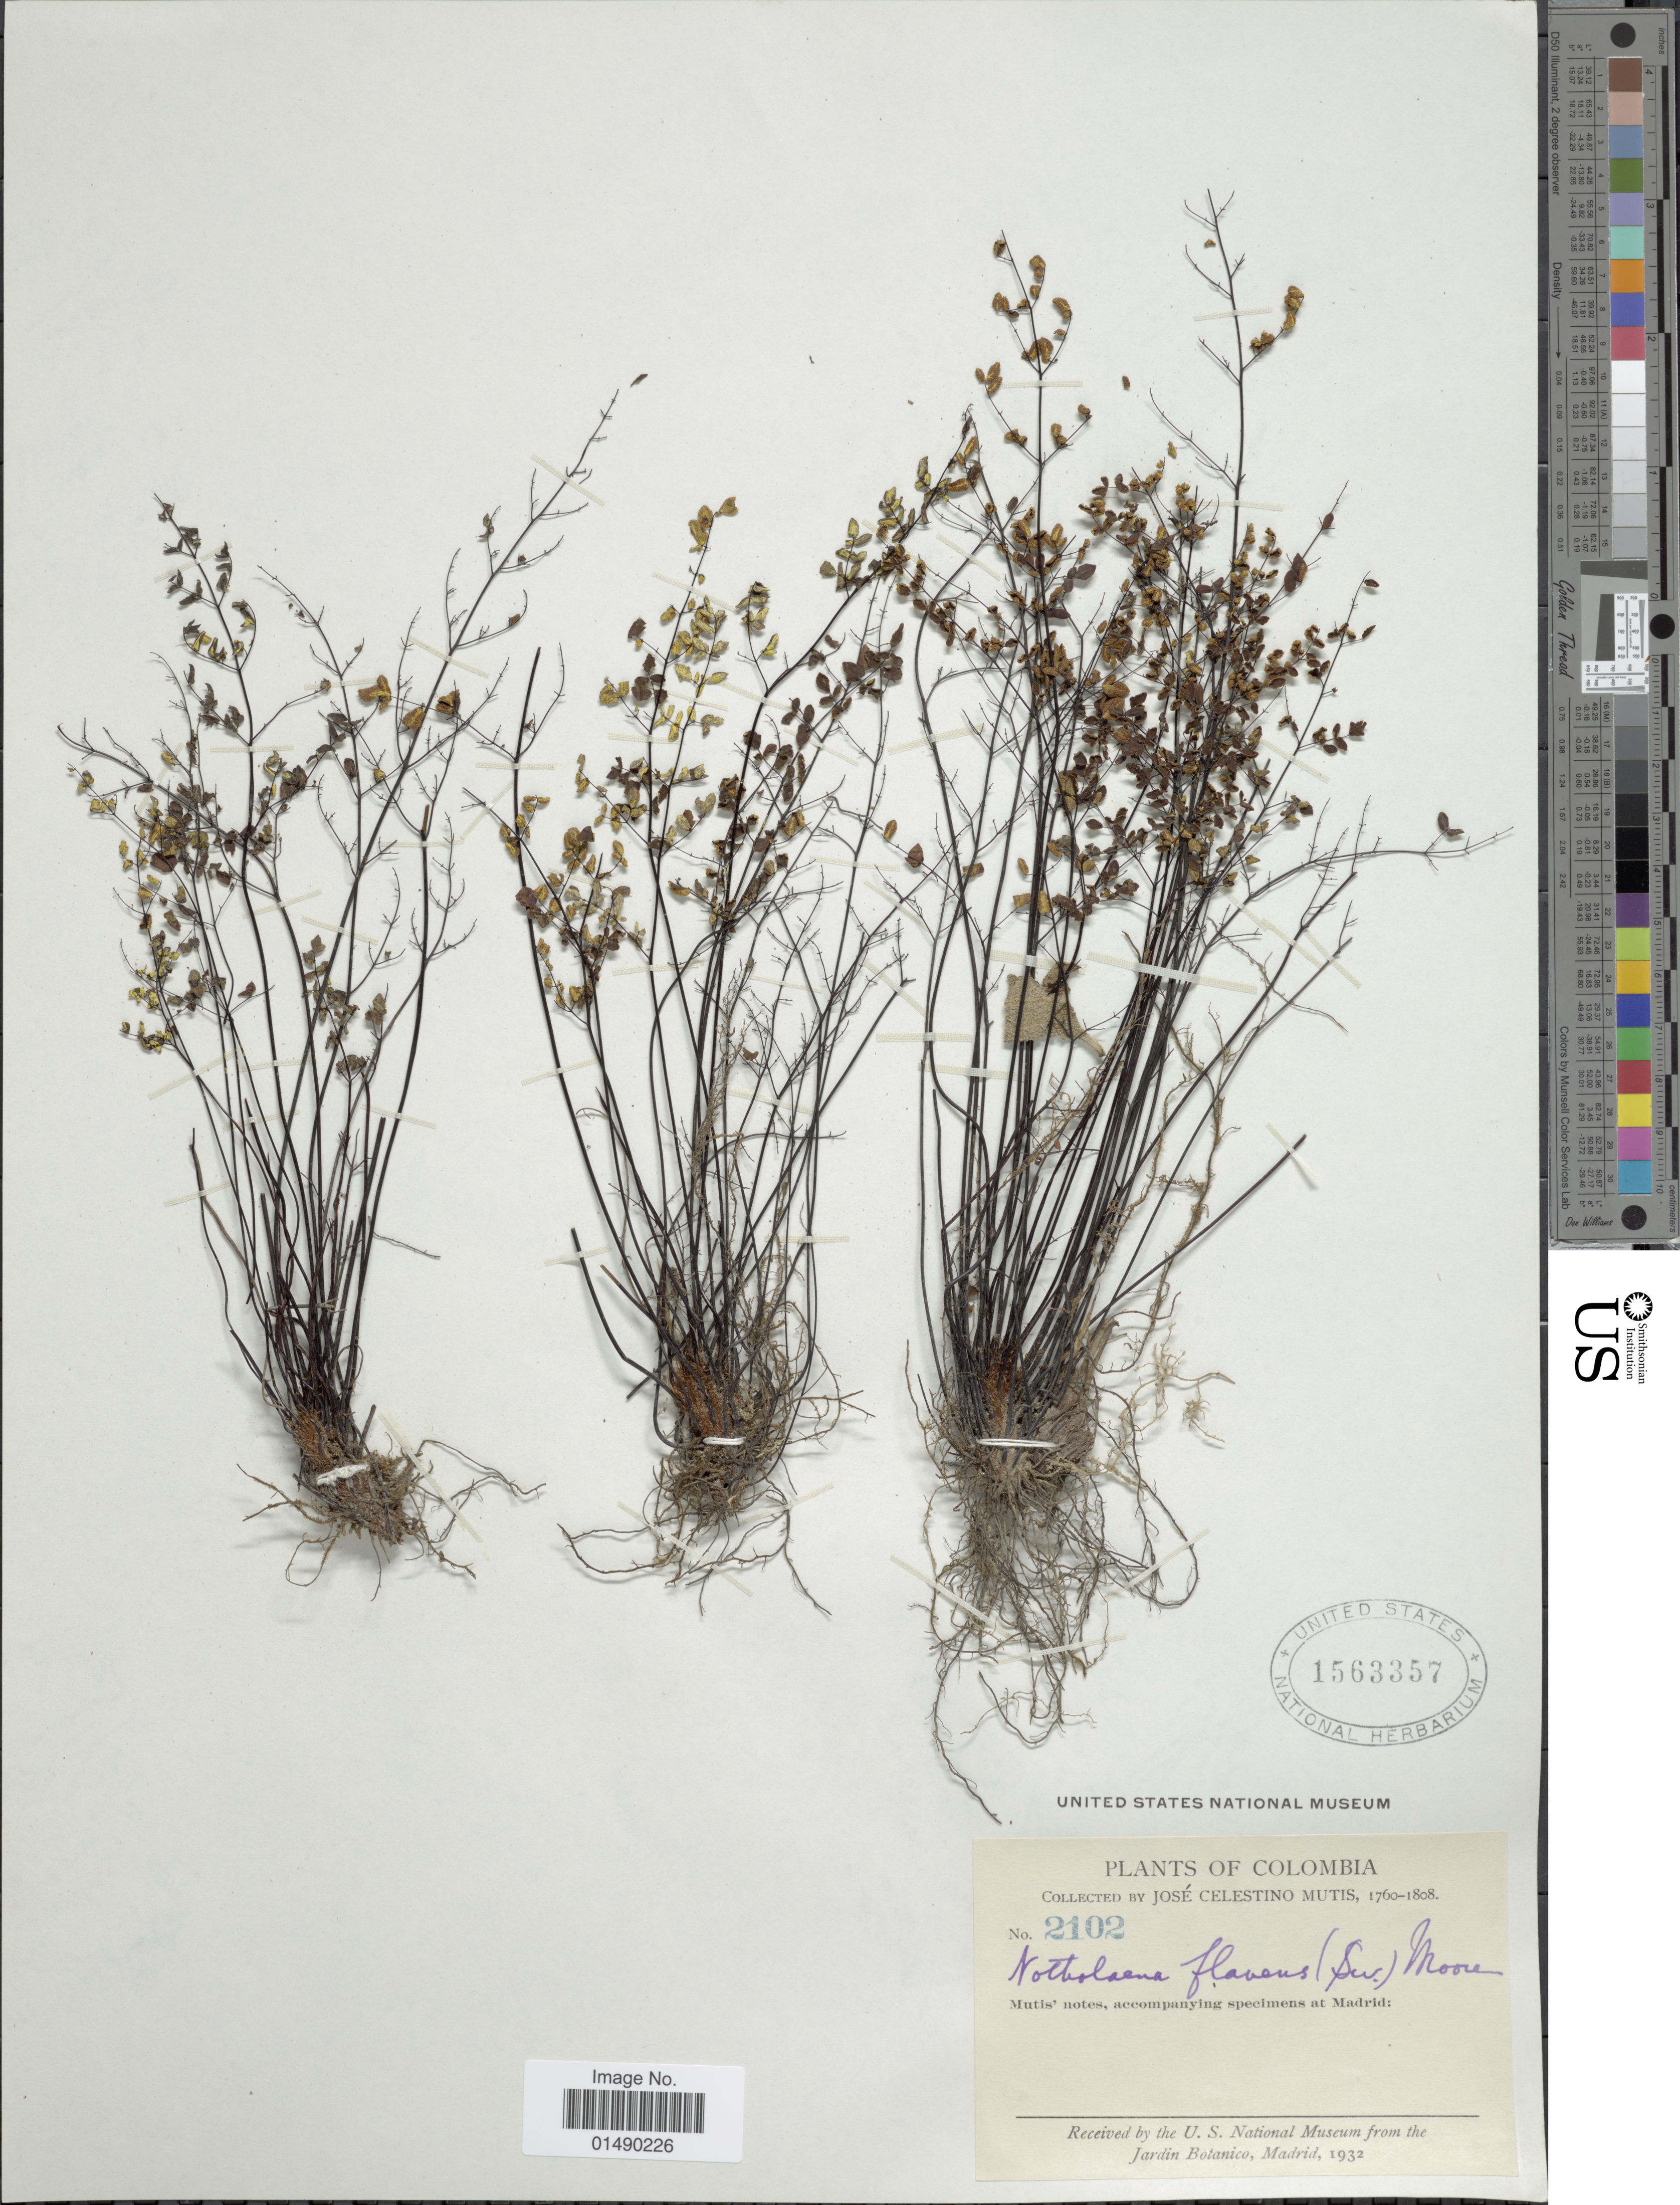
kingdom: Plantae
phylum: Tracheophyta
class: Polypodiopsida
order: Polypodiales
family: Pteridaceae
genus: Argyrochosma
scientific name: Argyrochosma nivea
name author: (Poir.) Windham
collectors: J. C. B. Mutis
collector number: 2102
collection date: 1760/1808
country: Colombia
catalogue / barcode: US 1563357